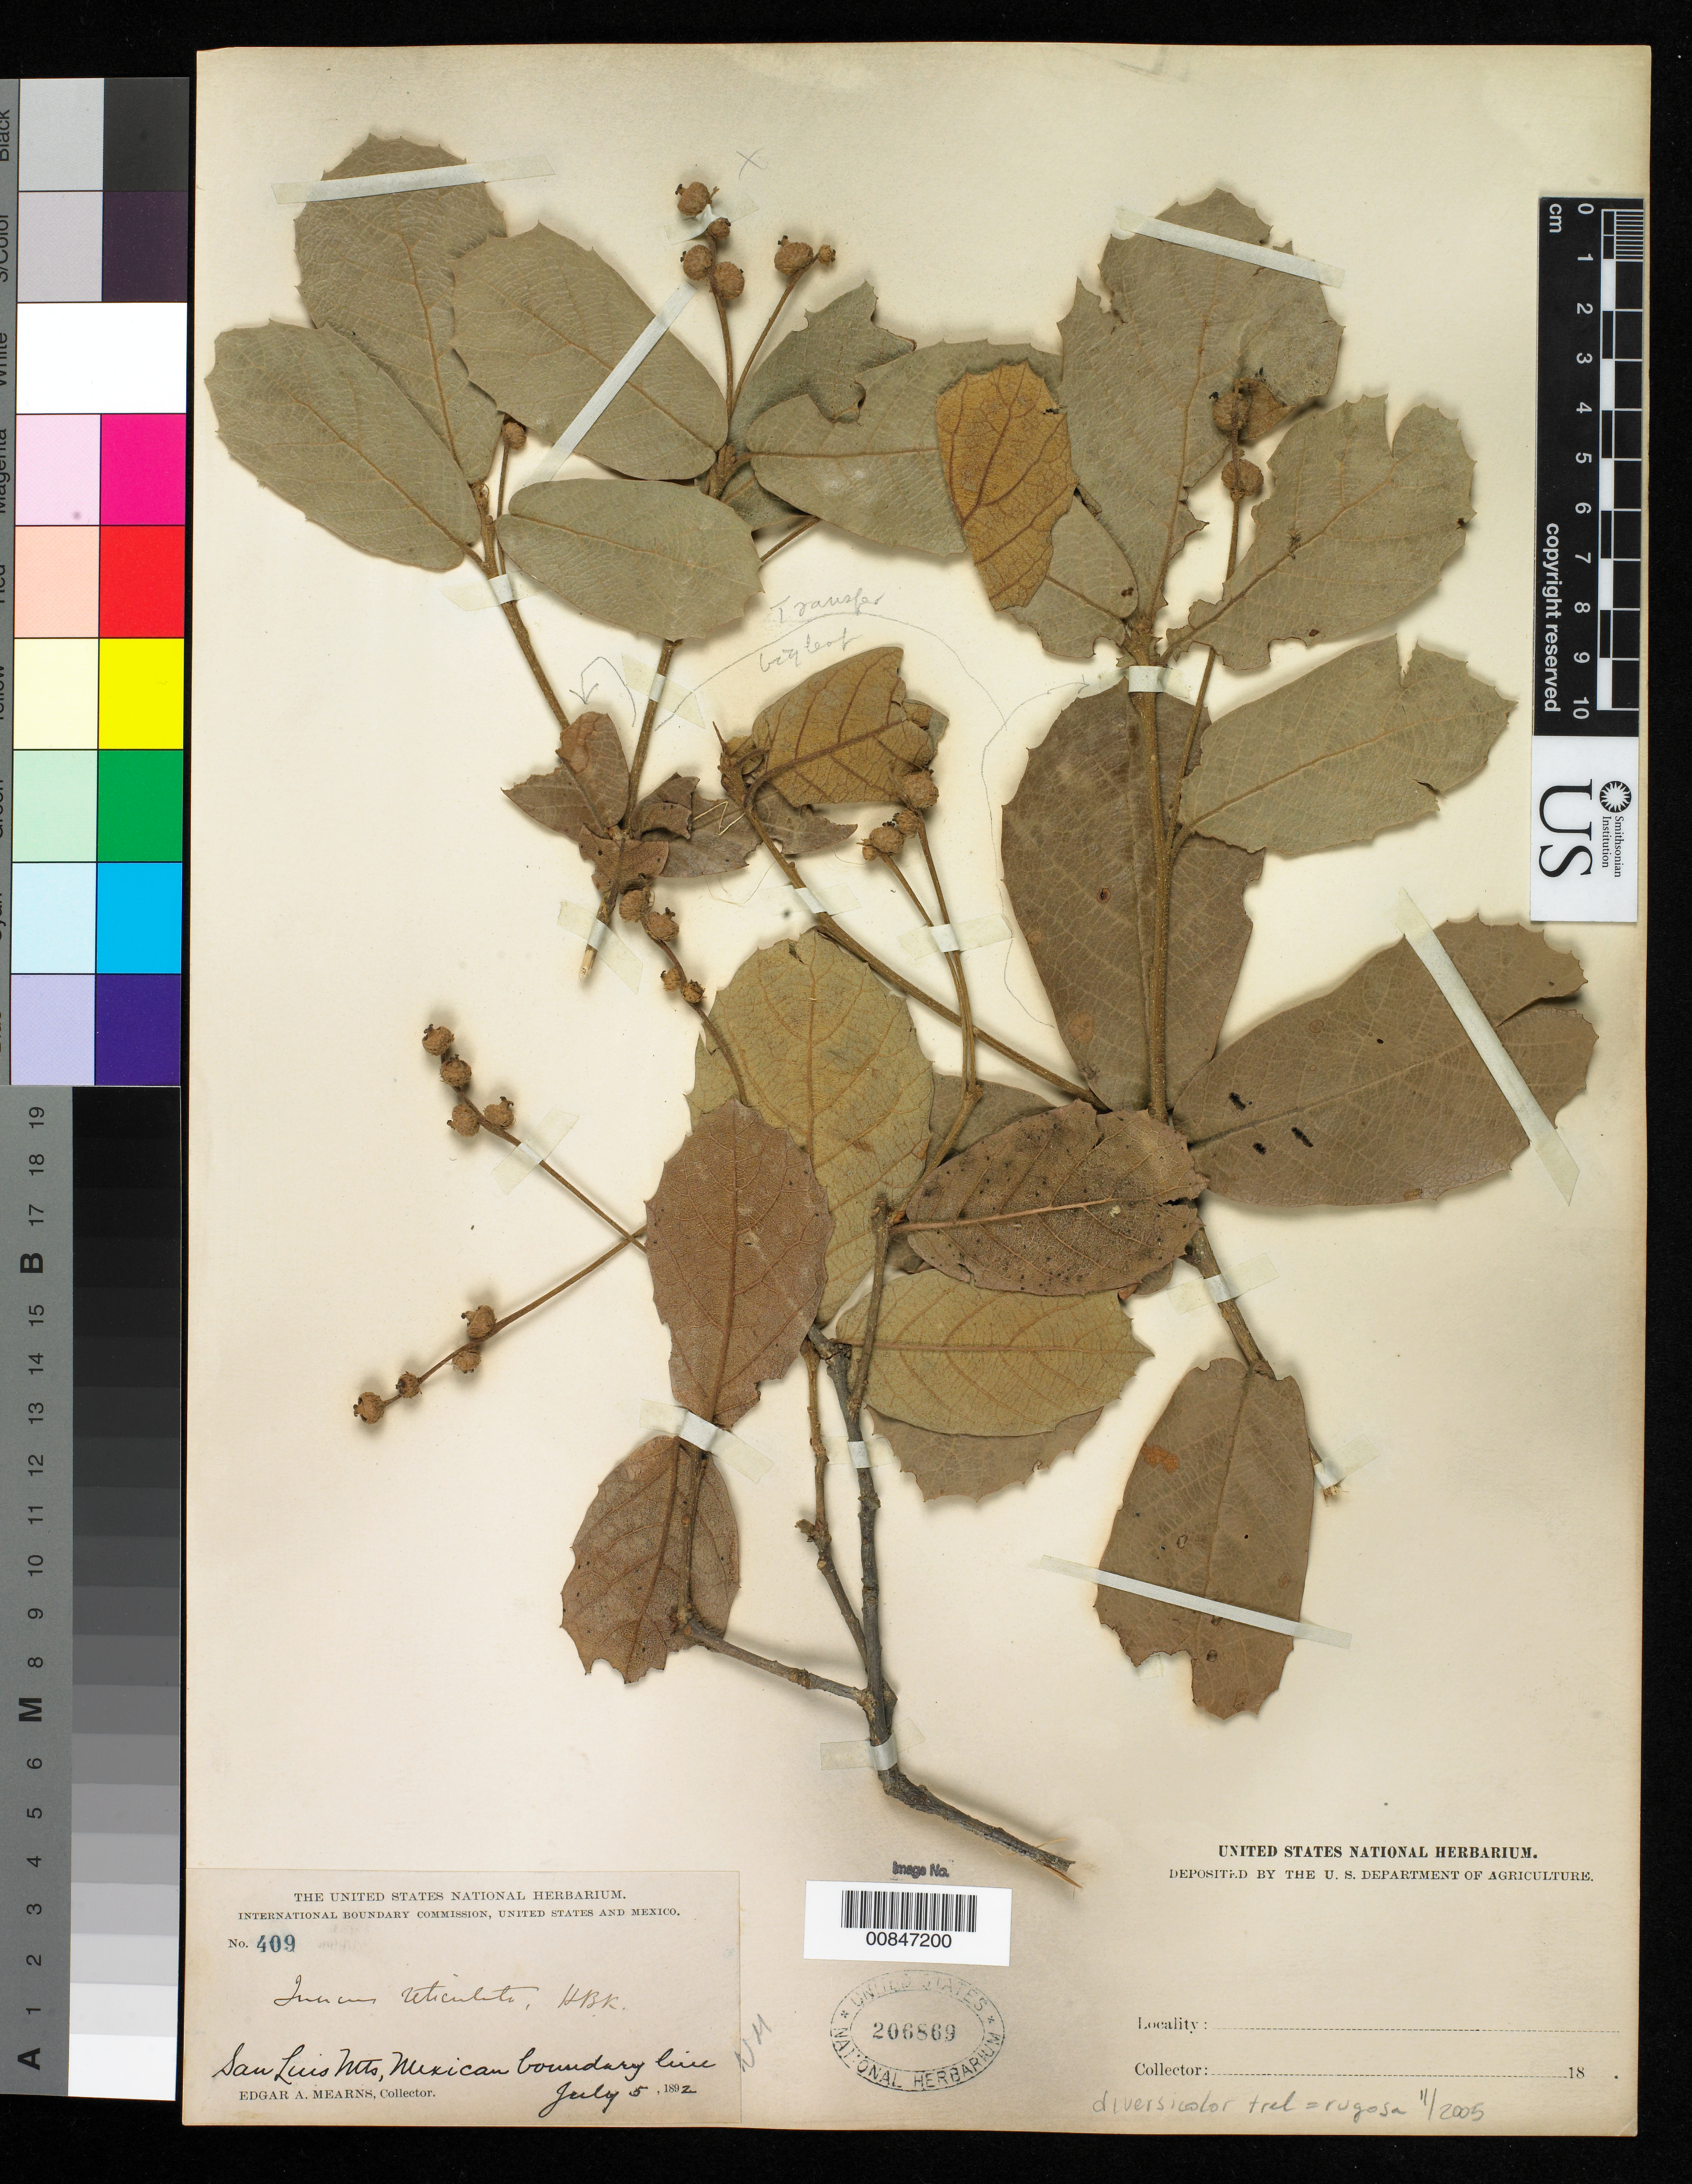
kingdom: Plantae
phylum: Tracheophyta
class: Magnoliopsida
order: Fagales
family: Fagaceae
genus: Quercus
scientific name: Quercus rugosa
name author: Née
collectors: E. A. Mearns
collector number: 409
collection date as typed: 05 Jul 1892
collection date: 1892-07-05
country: United States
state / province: New Mexico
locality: San Luis Mts., Mexican boundary line.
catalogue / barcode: US 206869